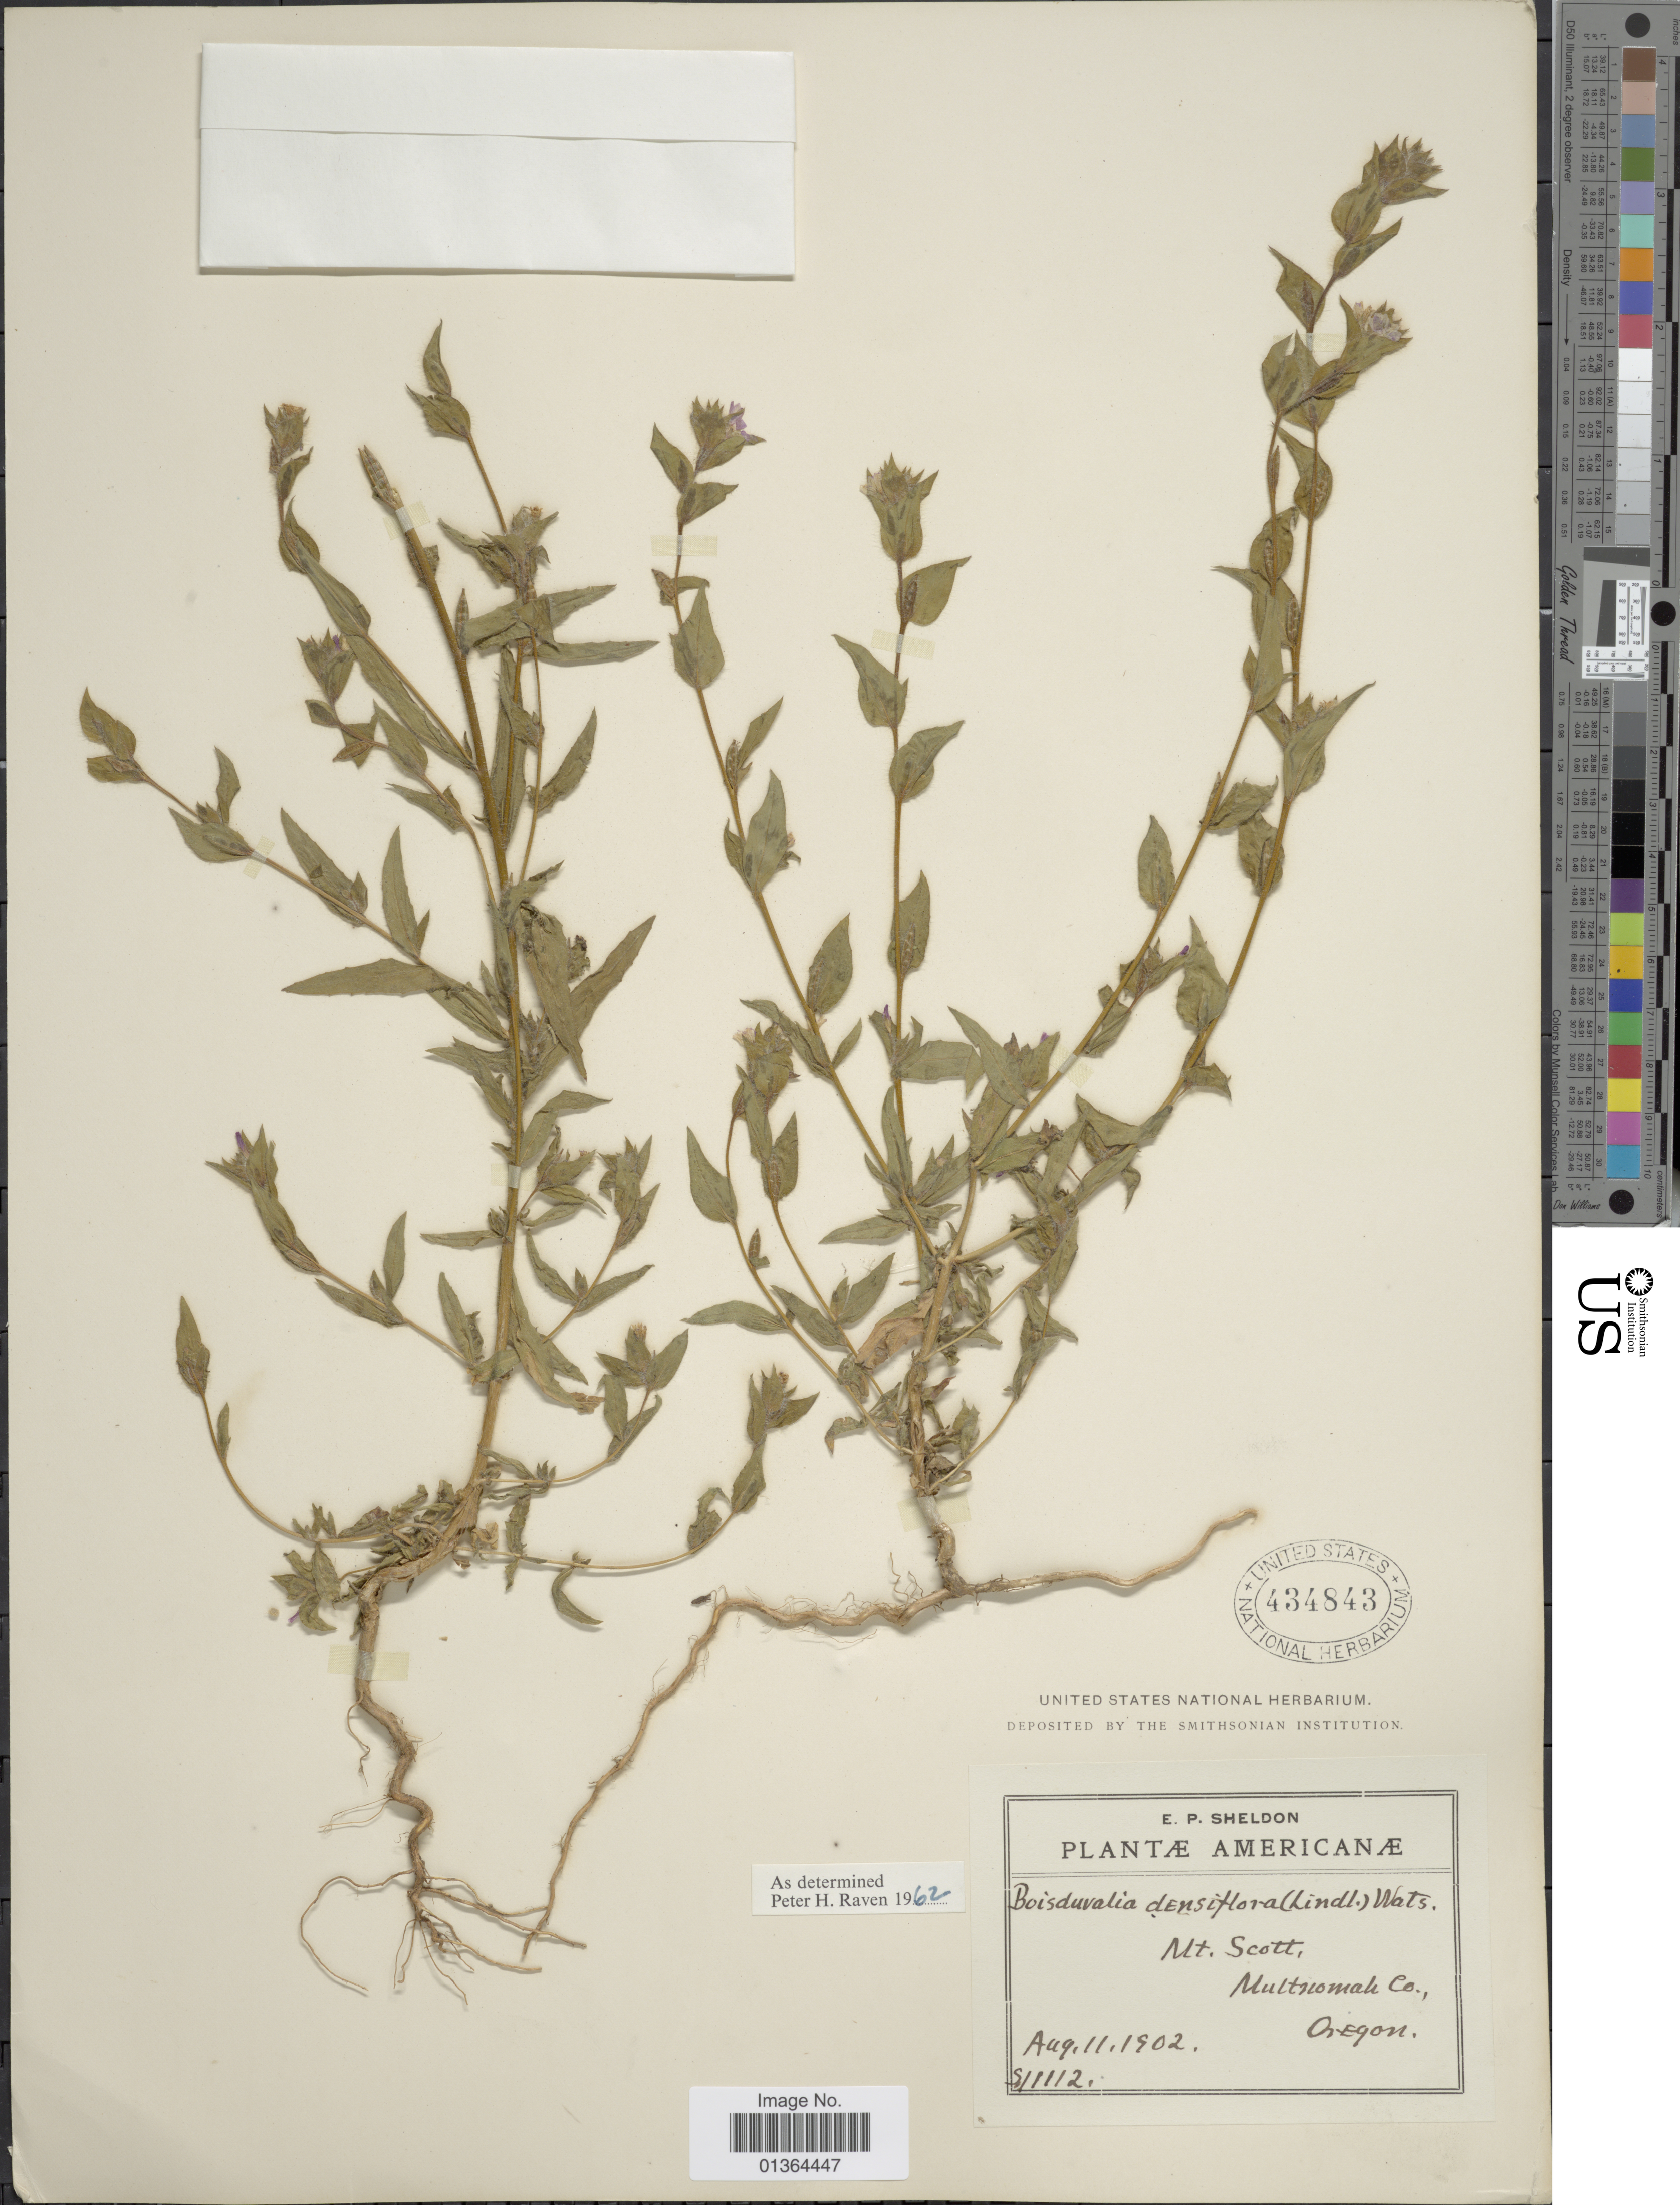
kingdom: Plantae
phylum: Tracheophyta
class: Magnoliopsida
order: Myrtales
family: Onagraceae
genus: Epilobium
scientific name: Epilobium densiflorum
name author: (Lindl.) Hoch & P.H. Raven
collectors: E. P. Sheldon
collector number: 11112*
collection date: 1902-08-11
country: United States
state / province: Oregon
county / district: Multnomah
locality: Mt. Scott, Multnomah Co.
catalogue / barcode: US 434843